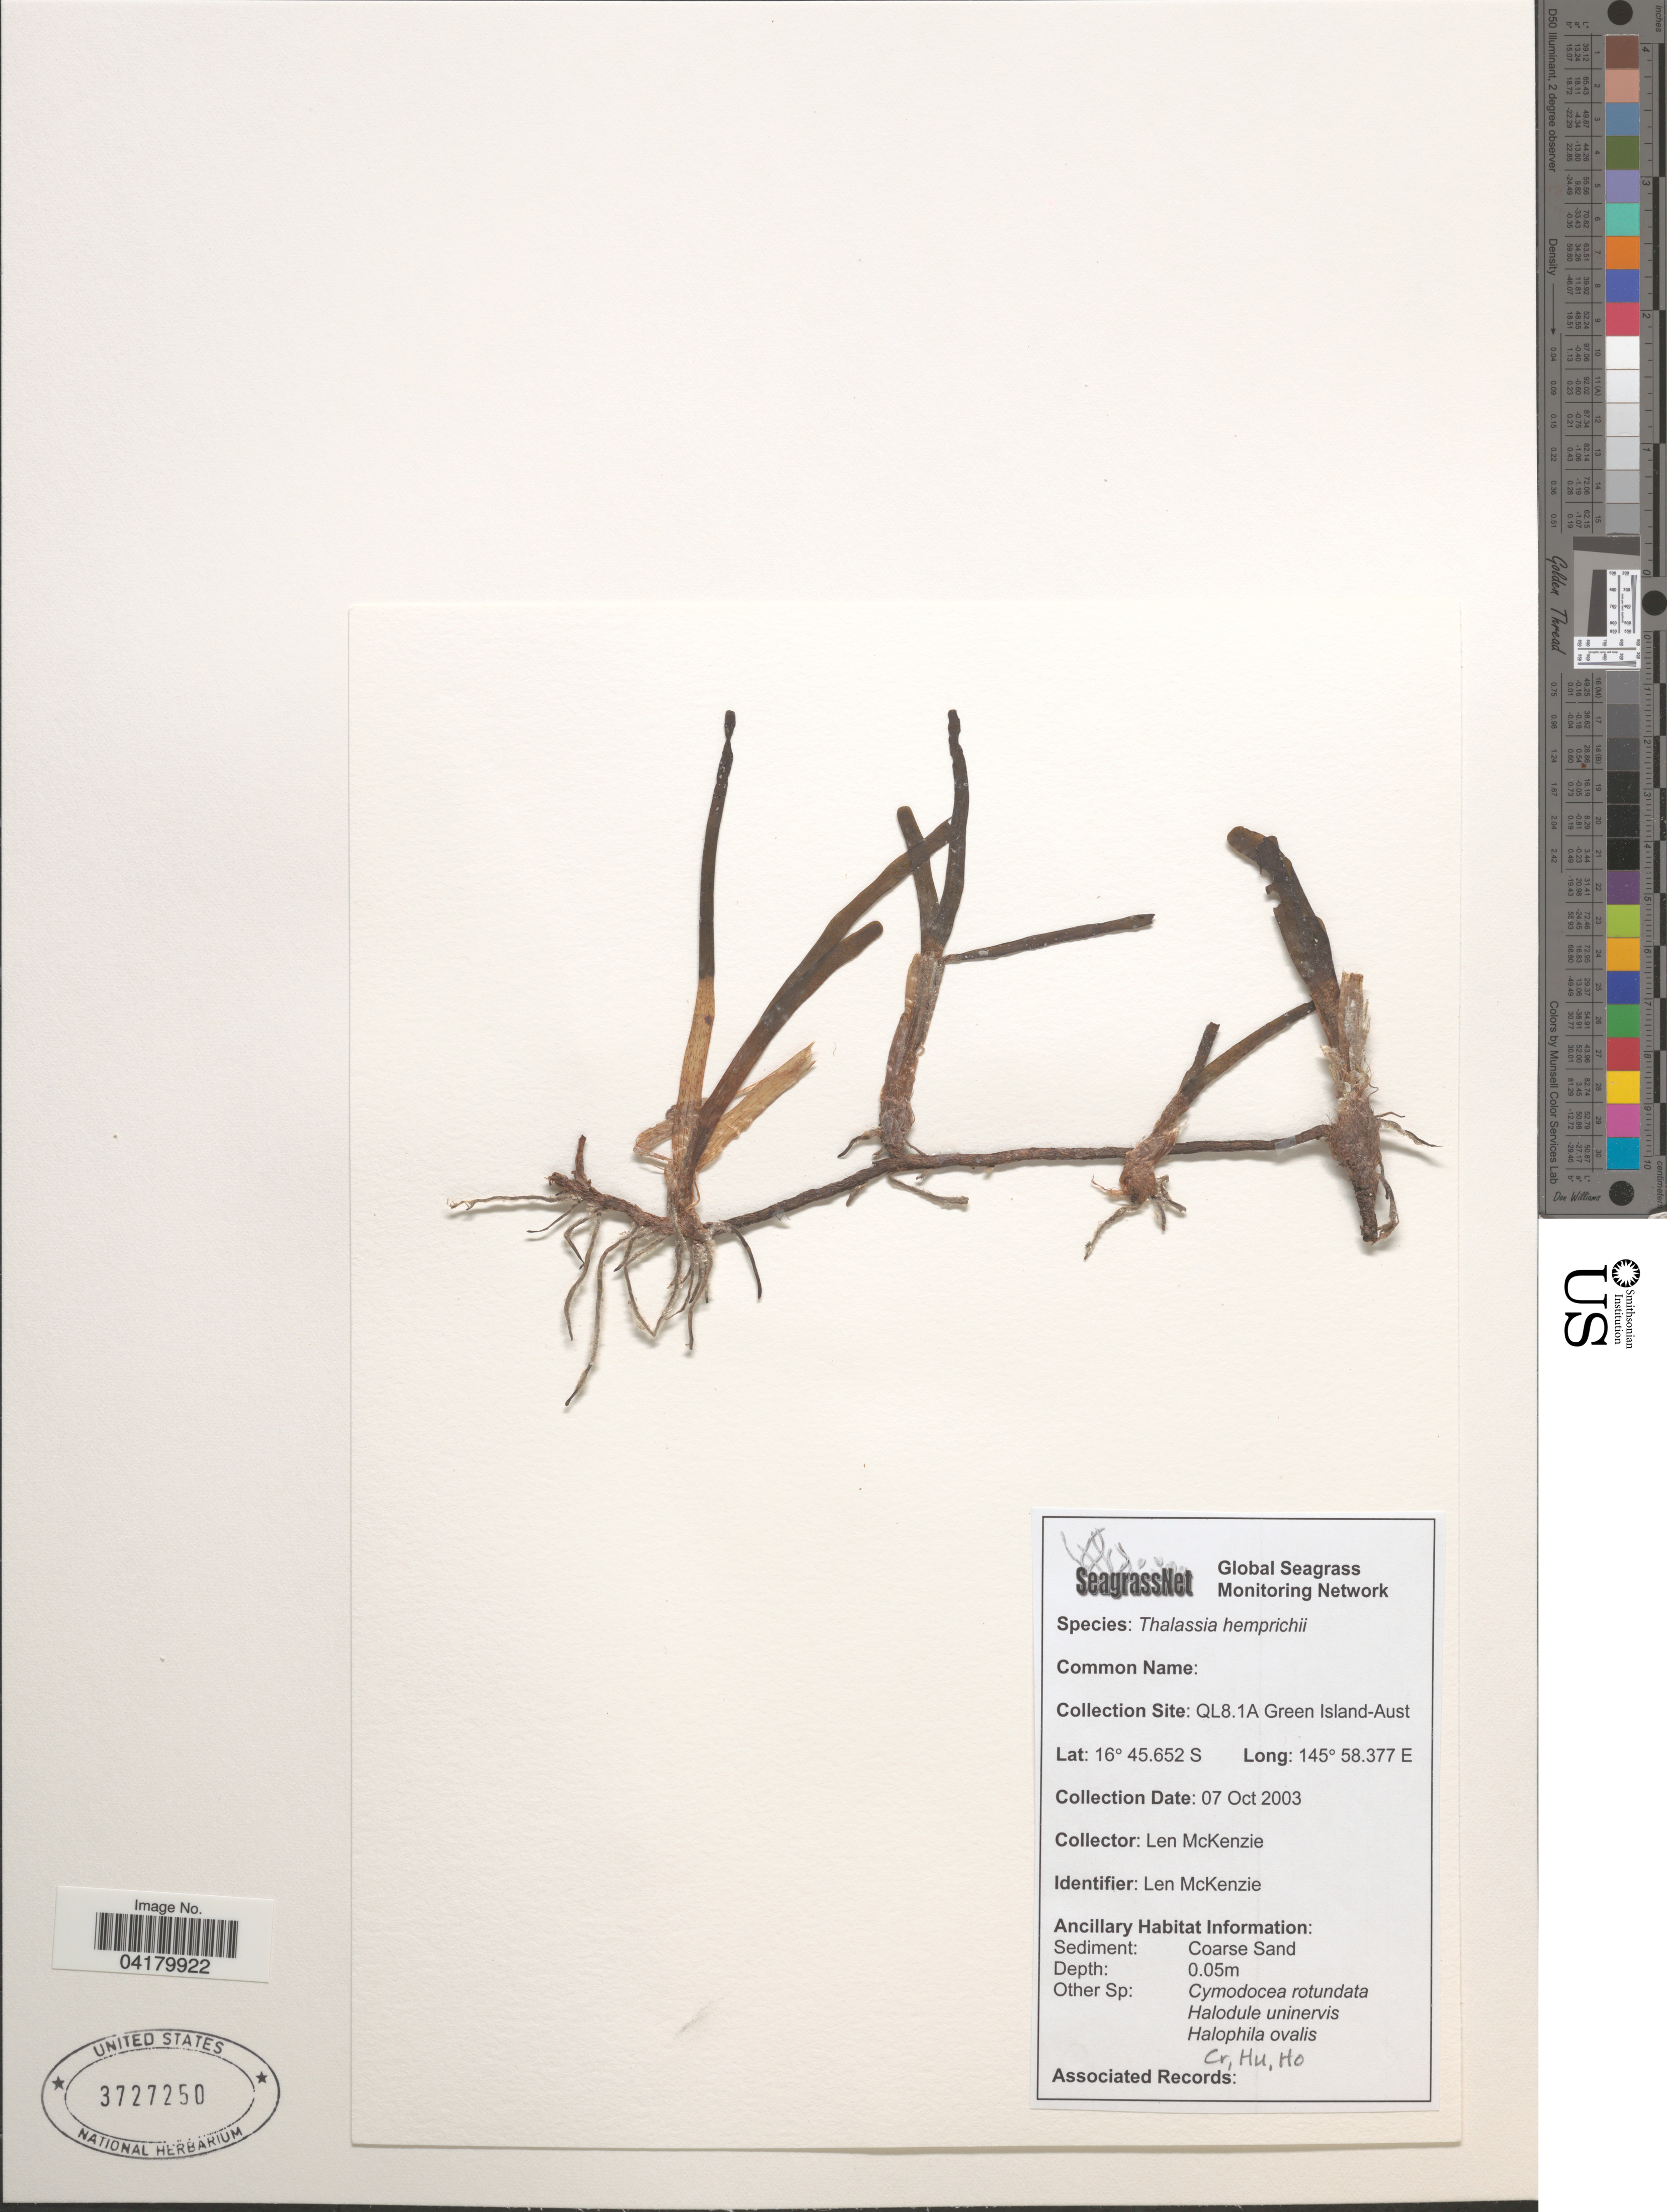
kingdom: Plantae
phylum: Tracheophyta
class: Liliopsida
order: Alismatales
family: Hydrocharitaceae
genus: Thalassia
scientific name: Thalassia hemprichii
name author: Asch.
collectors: L. McKenzie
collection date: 2003-10-07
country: Australia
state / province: Queensland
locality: Collection Site: QL8.1A Green Island.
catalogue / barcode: US 3727250